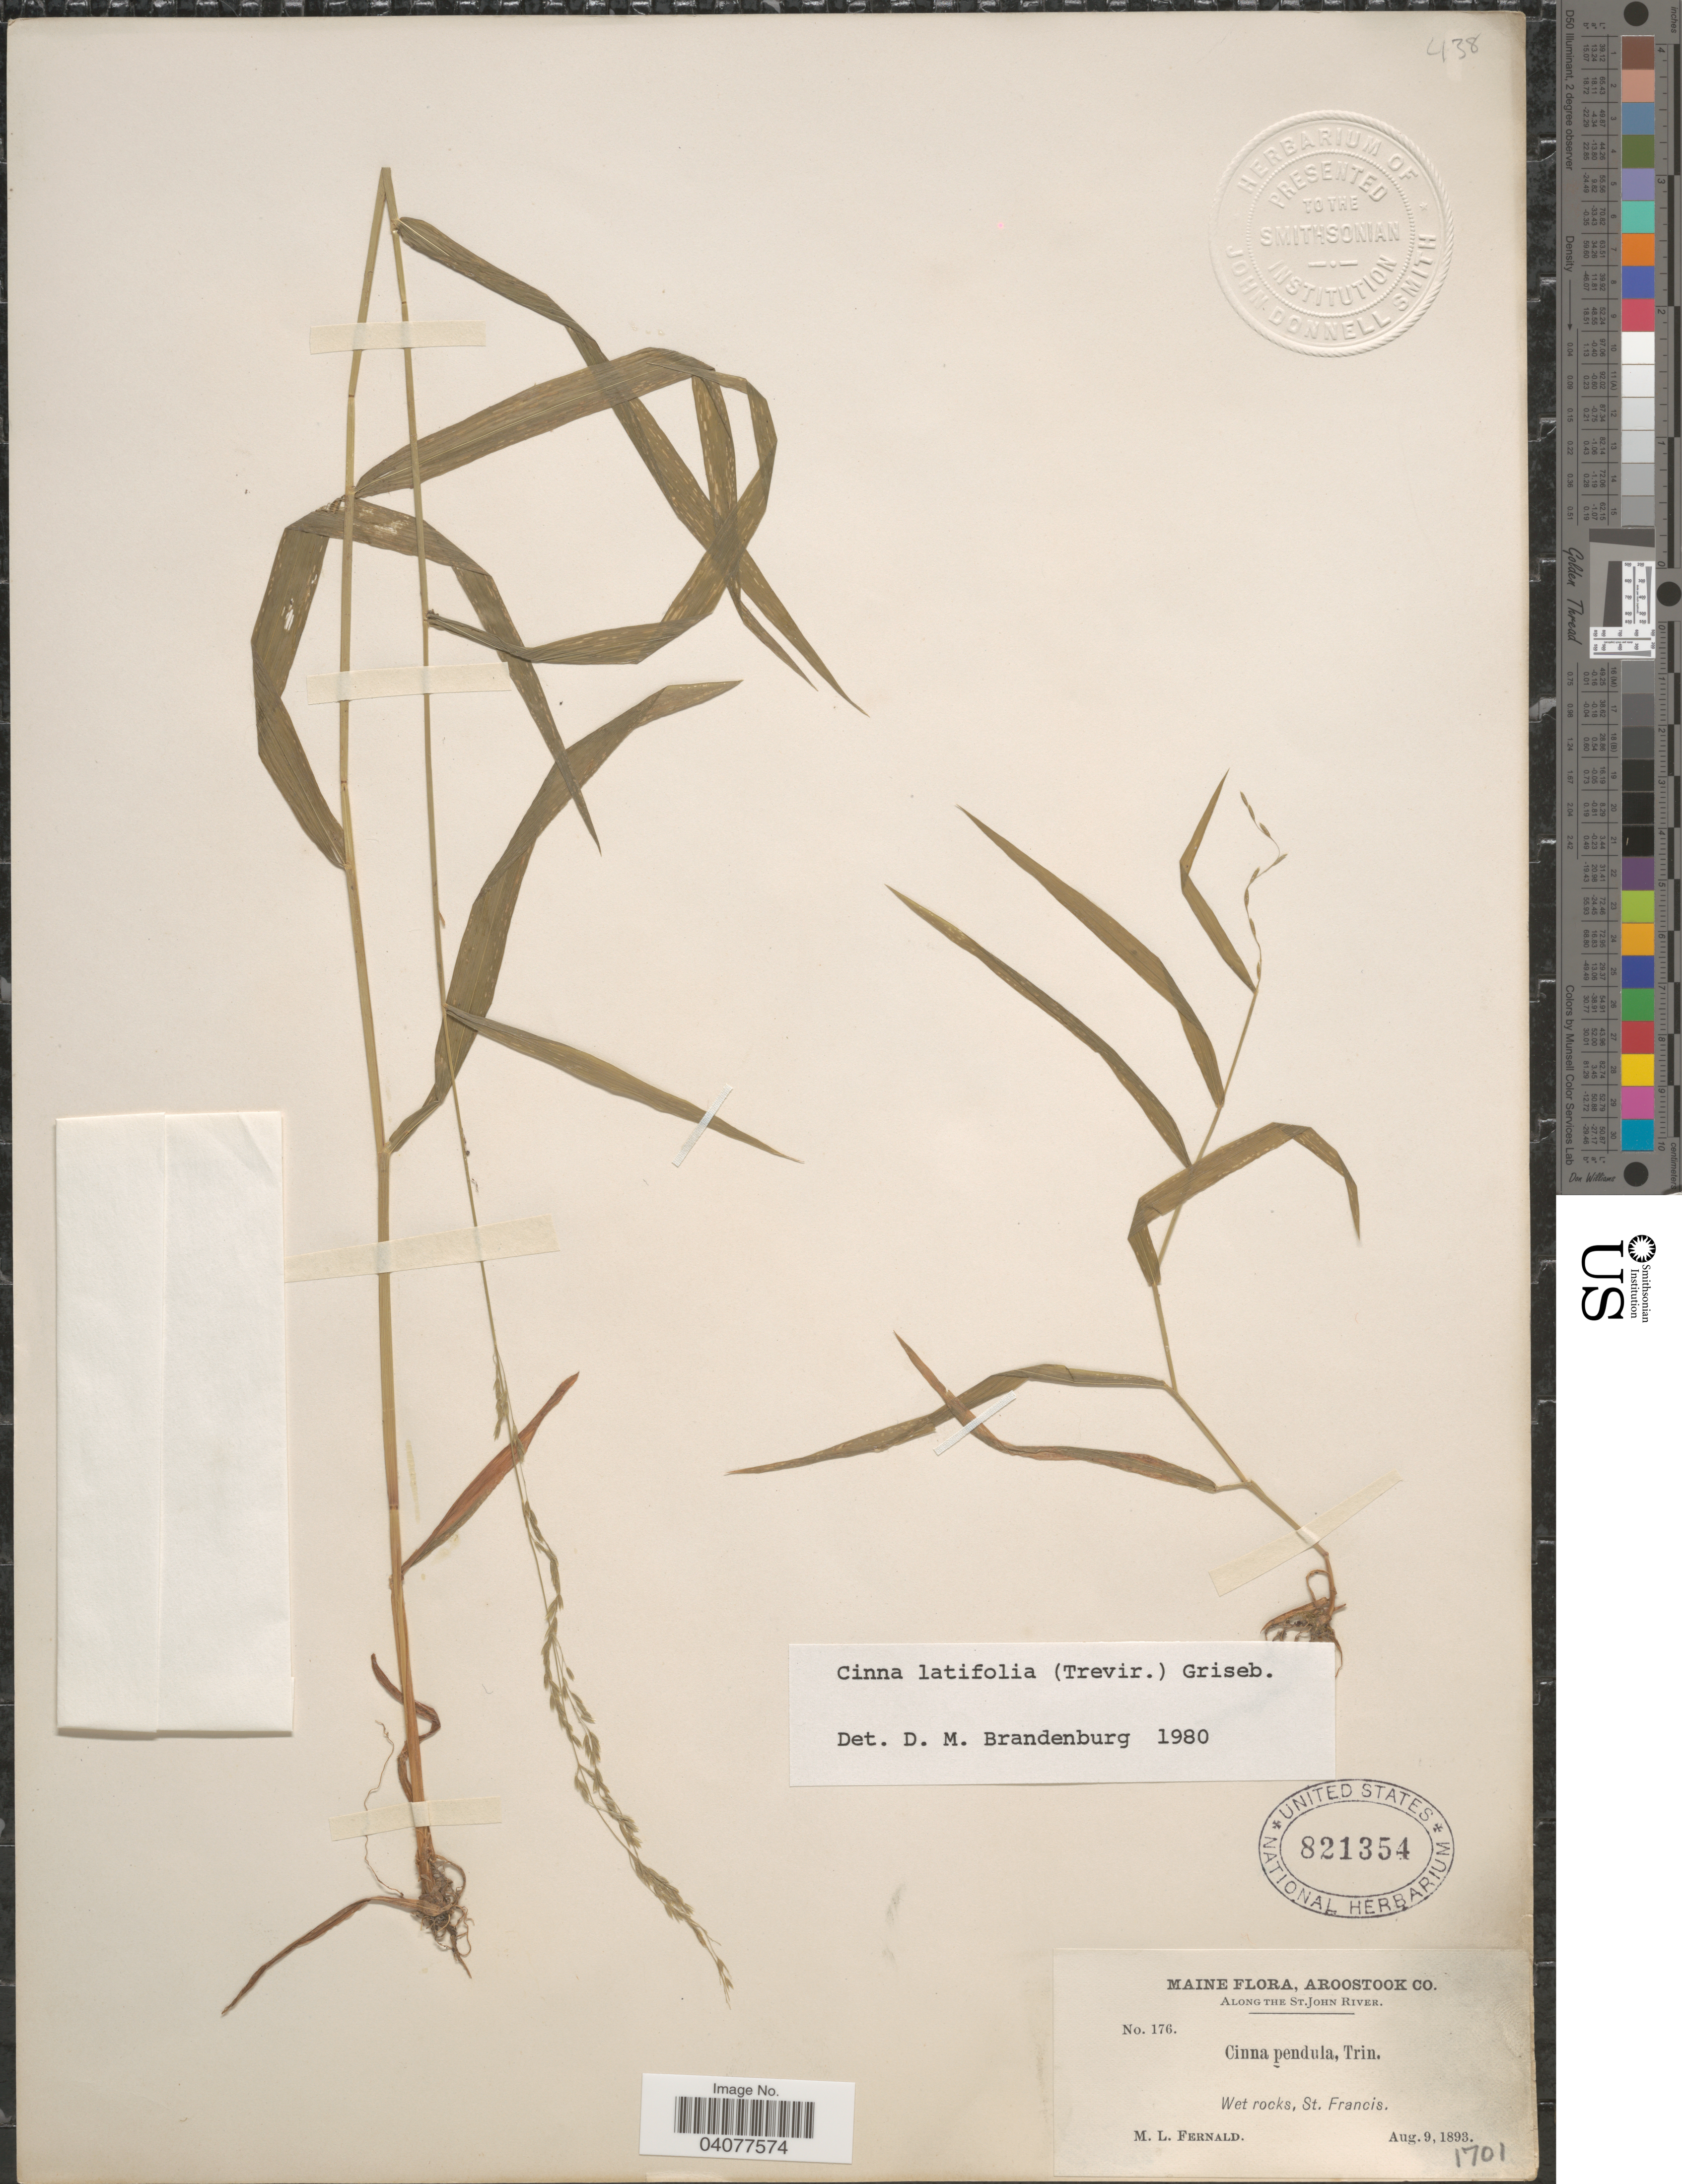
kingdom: Plantae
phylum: Tracheophyta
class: Liliopsida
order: Poales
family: Poaceae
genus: Cinna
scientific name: Cinna latifolia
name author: (Trevir. ex Goeppert) Griseb.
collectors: M. L. Fernald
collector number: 176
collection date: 1893-08-09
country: United States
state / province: Maine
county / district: Aroostook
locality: Along the St. John River. Wet rocks, St. Francis.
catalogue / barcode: US 821354